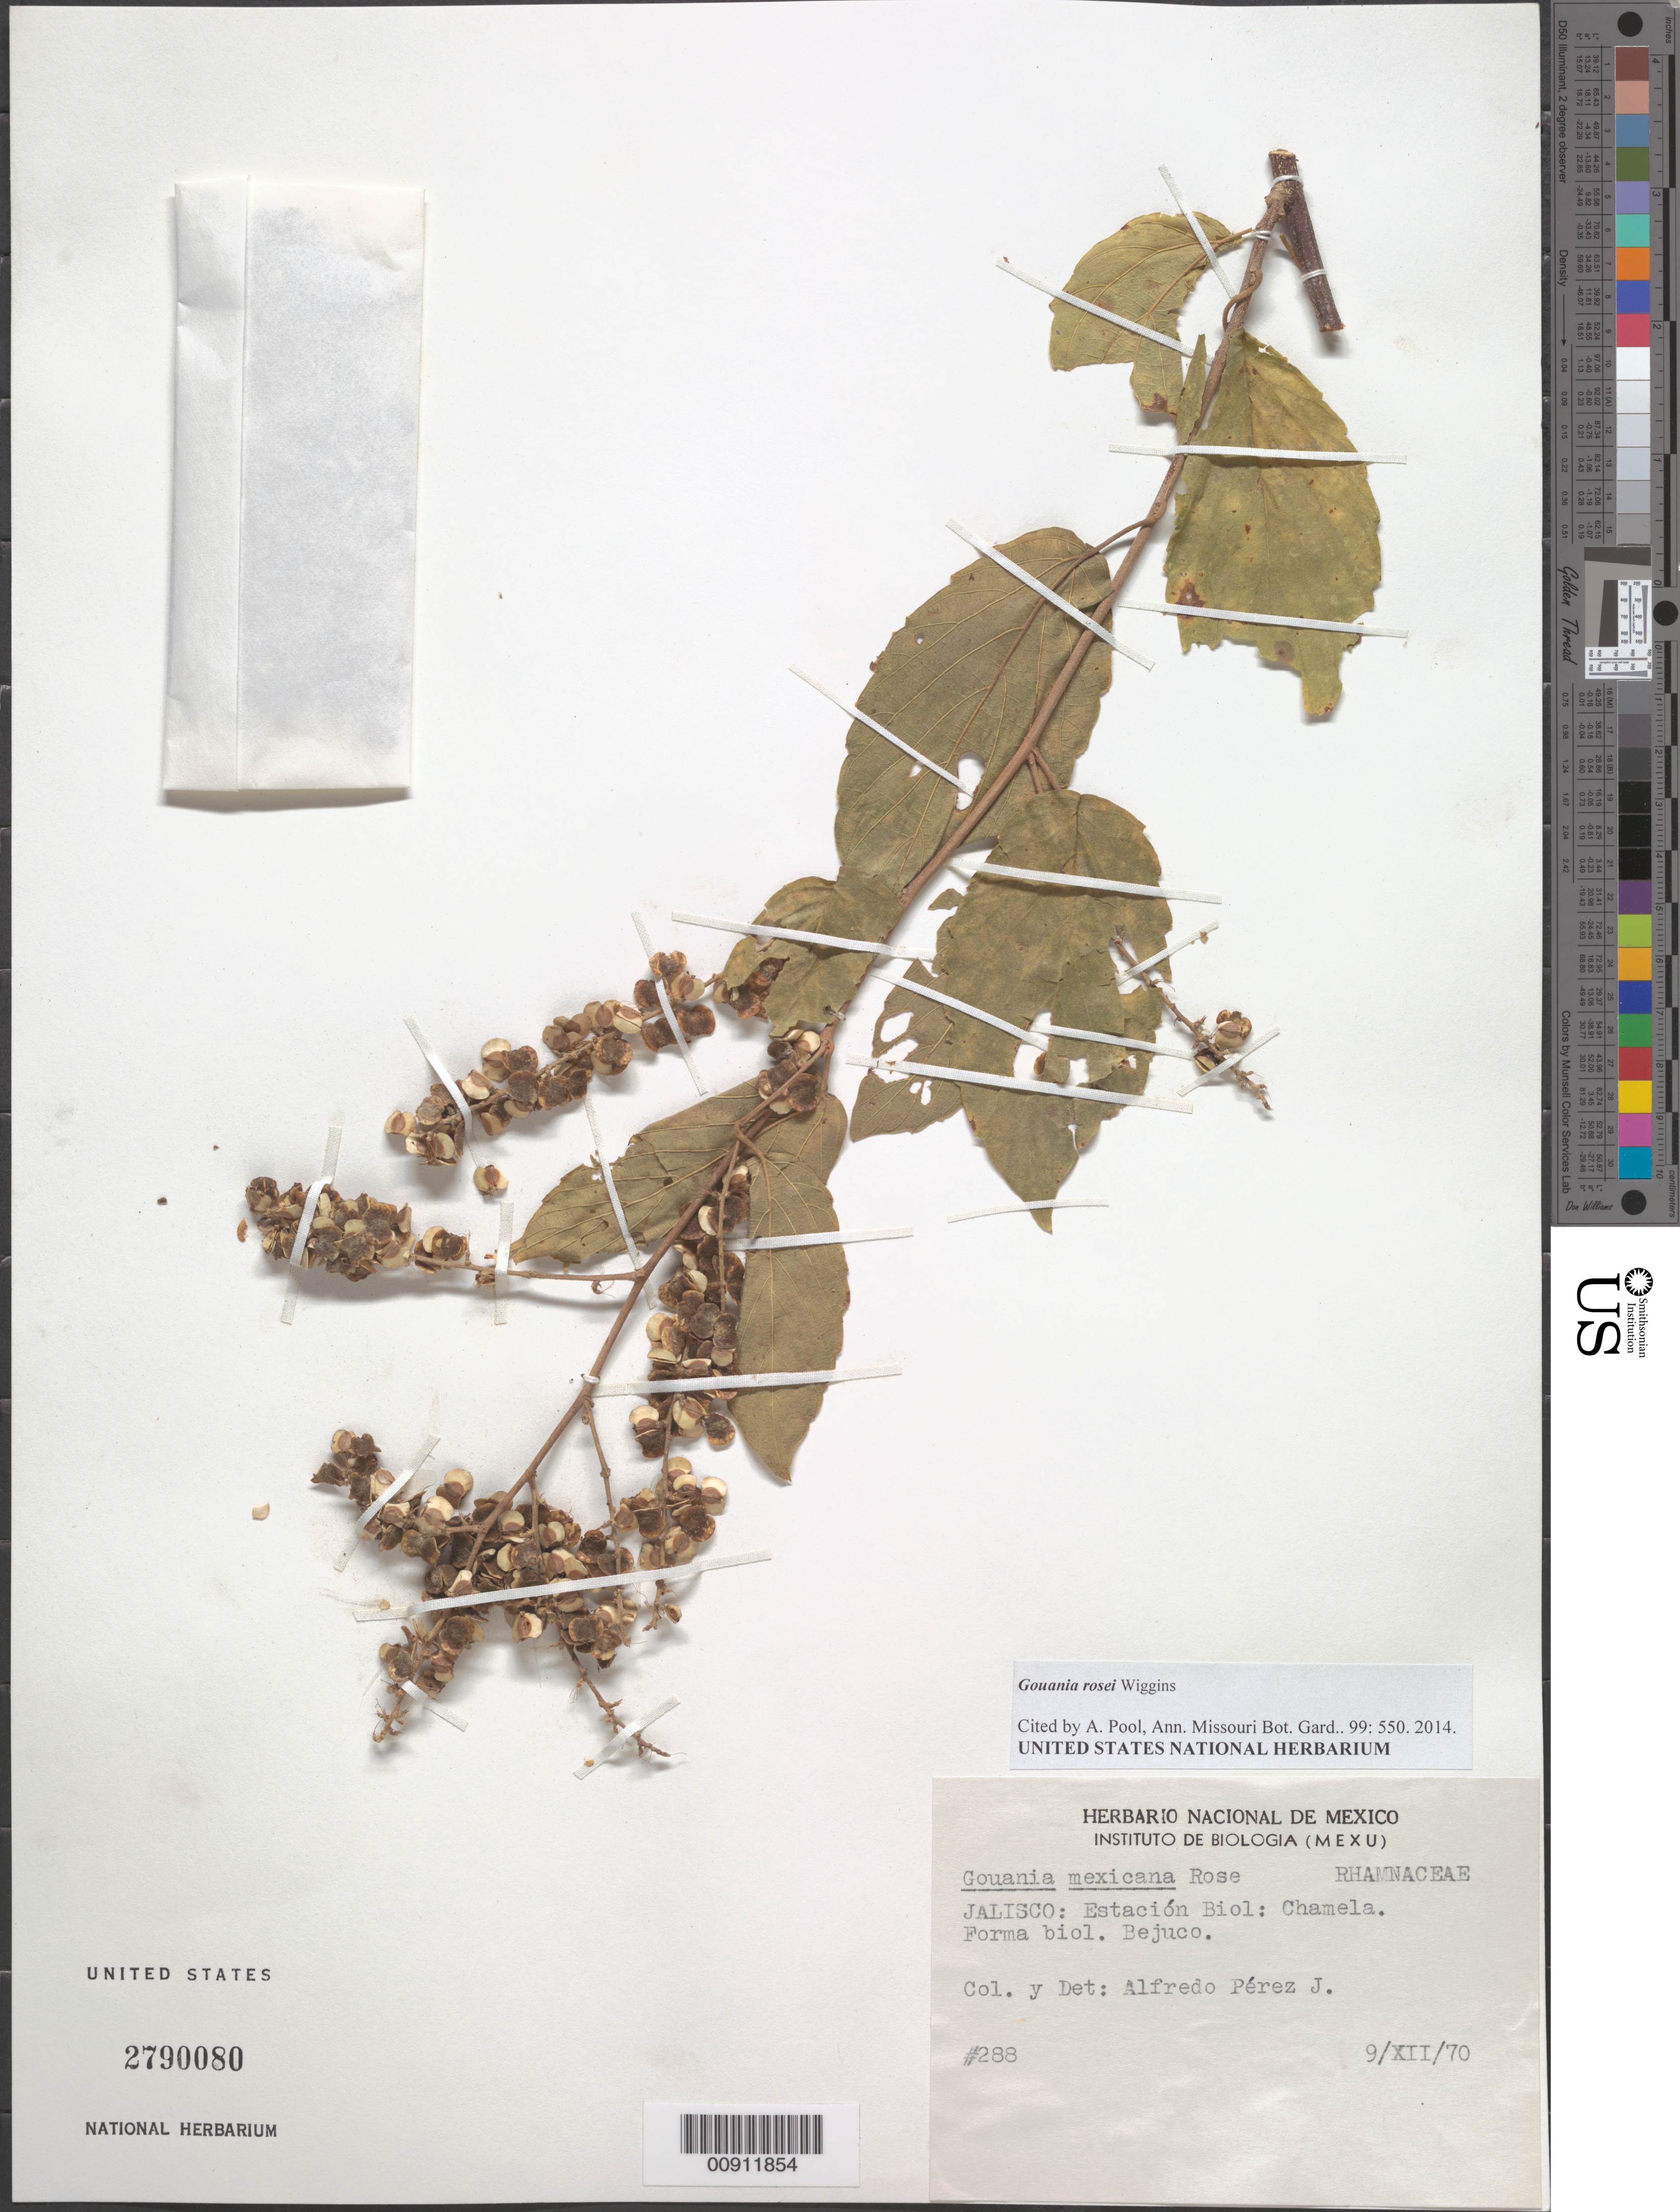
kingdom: Plantae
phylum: Tracheophyta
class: Magnoliopsida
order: Rosales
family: Rhamnaceae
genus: Gouania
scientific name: Gouania rosei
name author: Wiggins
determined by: Pool, A., (MO), Missouri Botanical Garden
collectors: L. Perez Jimenez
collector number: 288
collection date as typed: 09 Dec 1970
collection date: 1970-12-09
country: Mexico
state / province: Jalisco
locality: Jalisco: Estación Biol.: Chamela.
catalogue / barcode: US 2790080